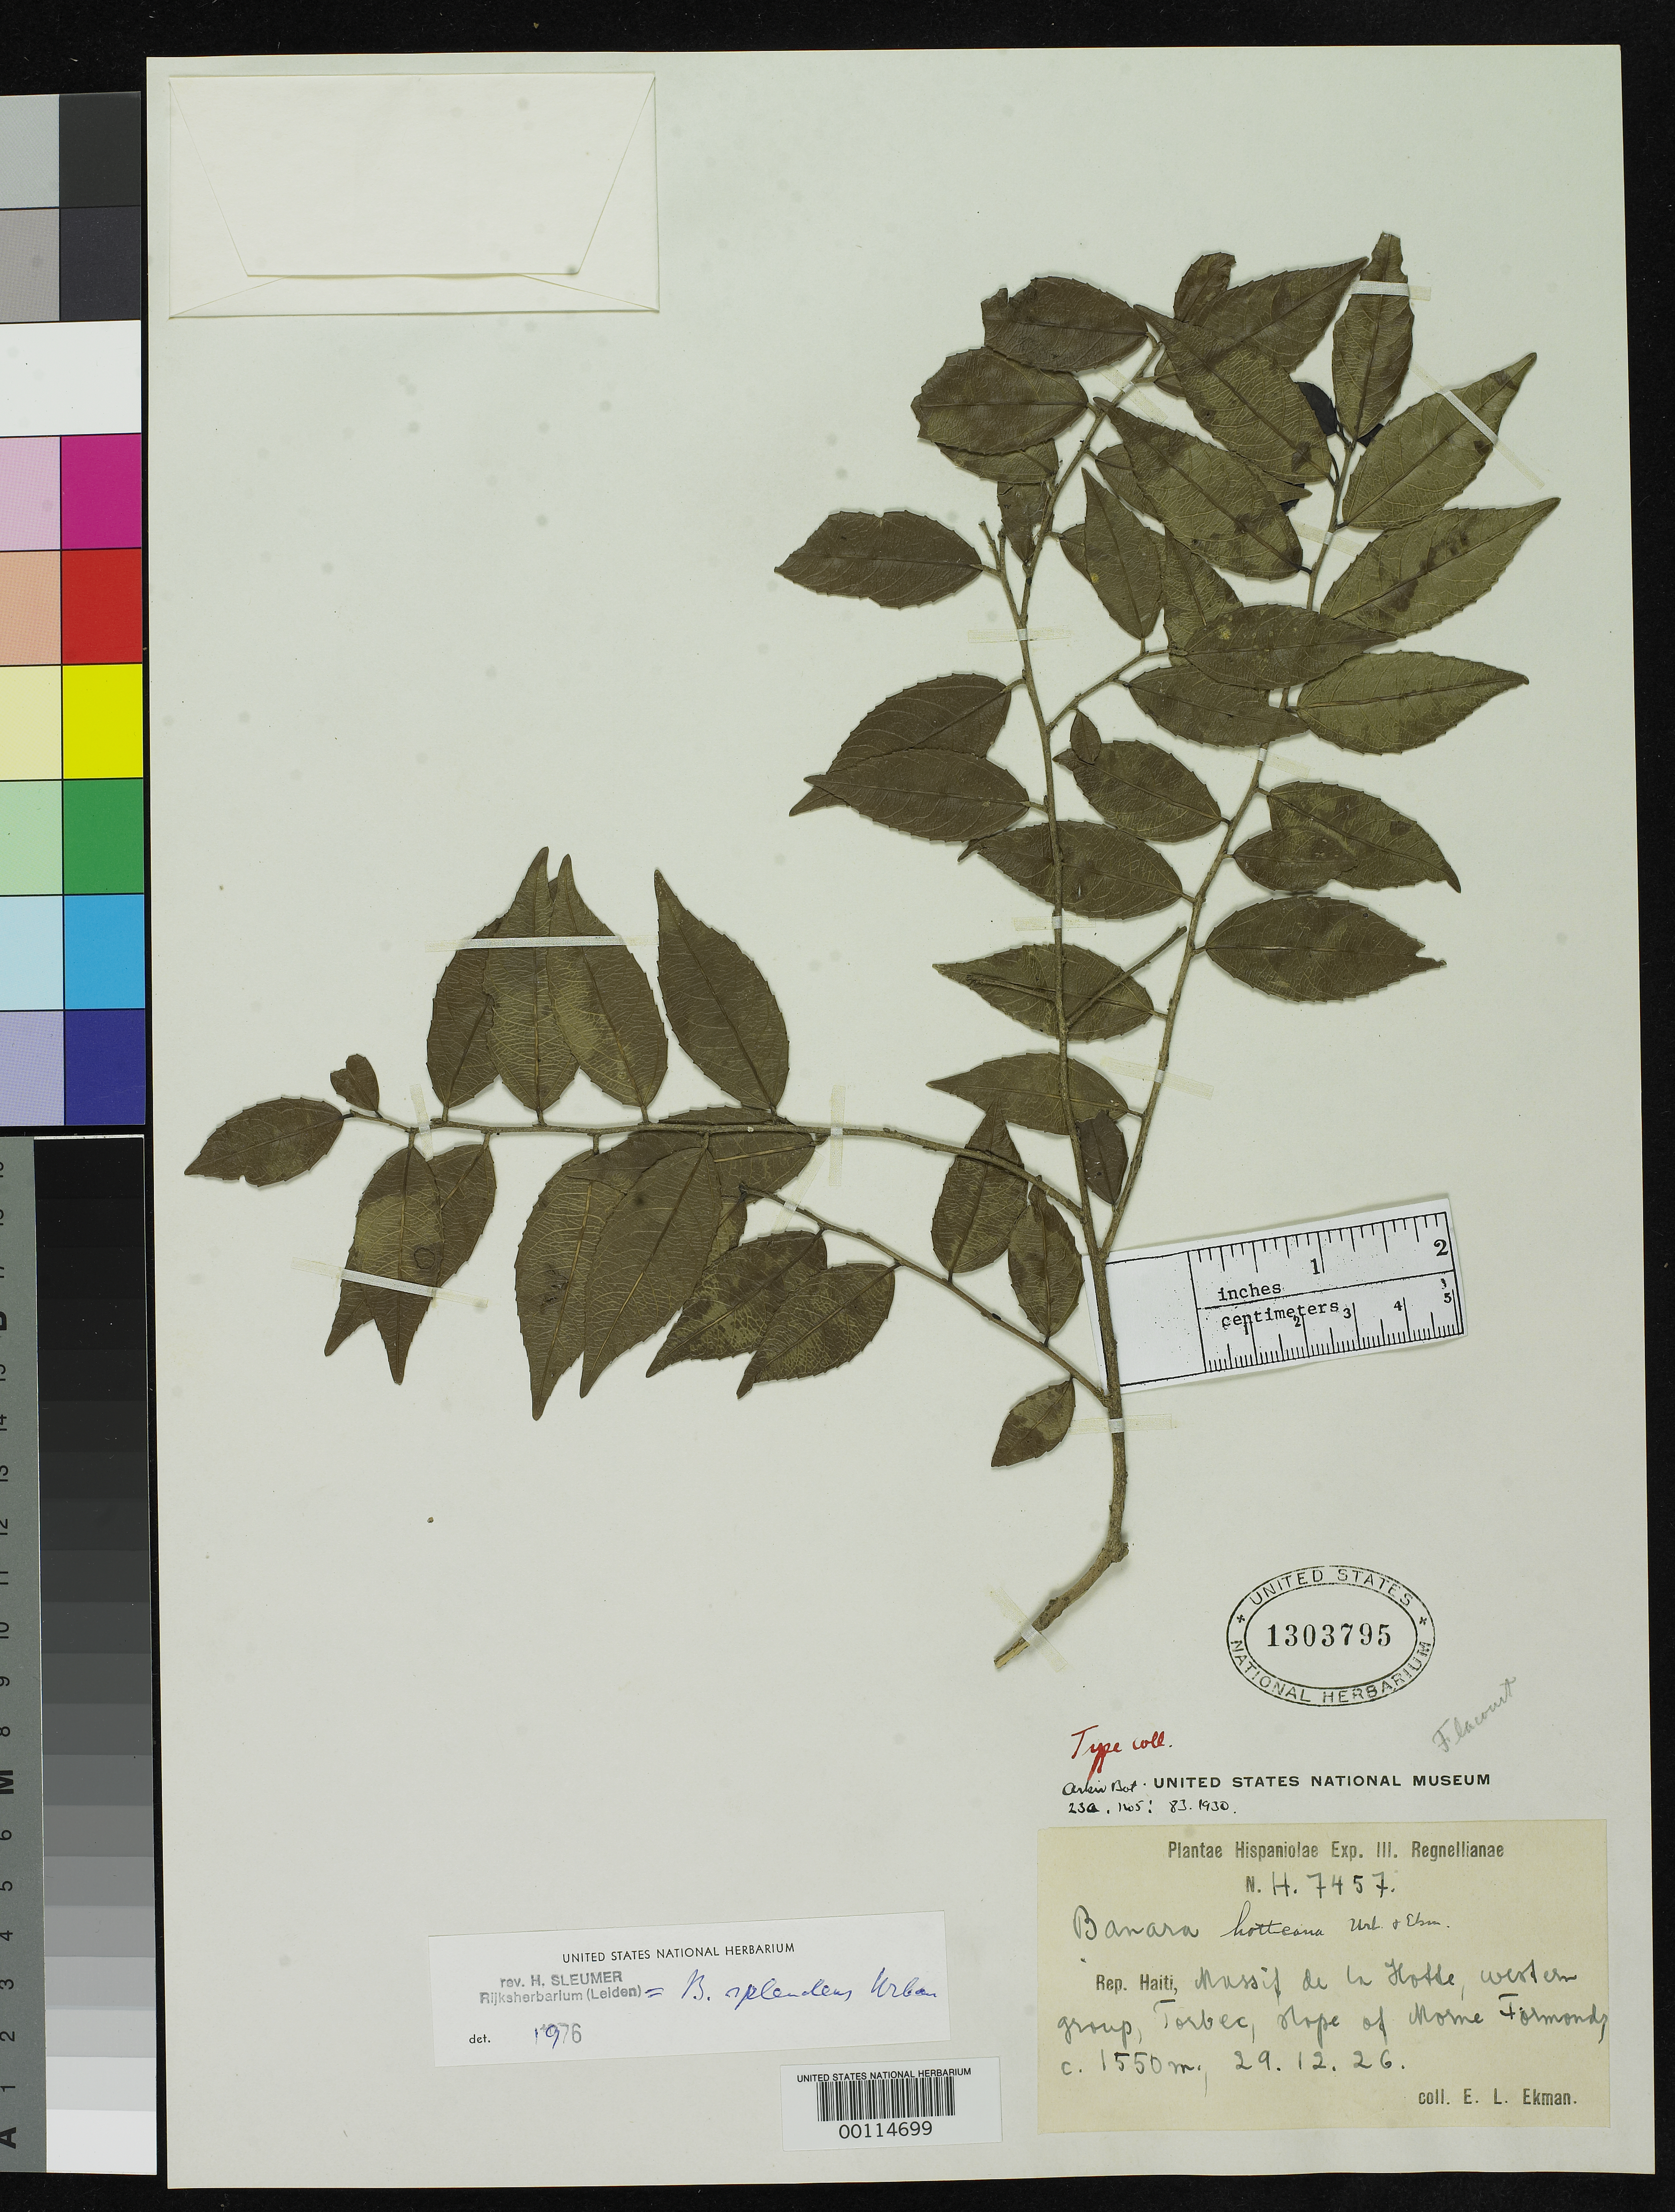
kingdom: Plantae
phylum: Tracheophyta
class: Magnoliopsida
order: Malpighiales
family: Salicaceae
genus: Banara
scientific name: Banara hotteana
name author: Urb. & Ekman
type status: Isotype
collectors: E. L. Ekman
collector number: H 7457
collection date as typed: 29 Dec 1926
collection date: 1926-12-29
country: Haiti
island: Hispaniola Island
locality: Massif de La Hotte, Torbec, Morne Formon.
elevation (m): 1550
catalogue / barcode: US 1303795